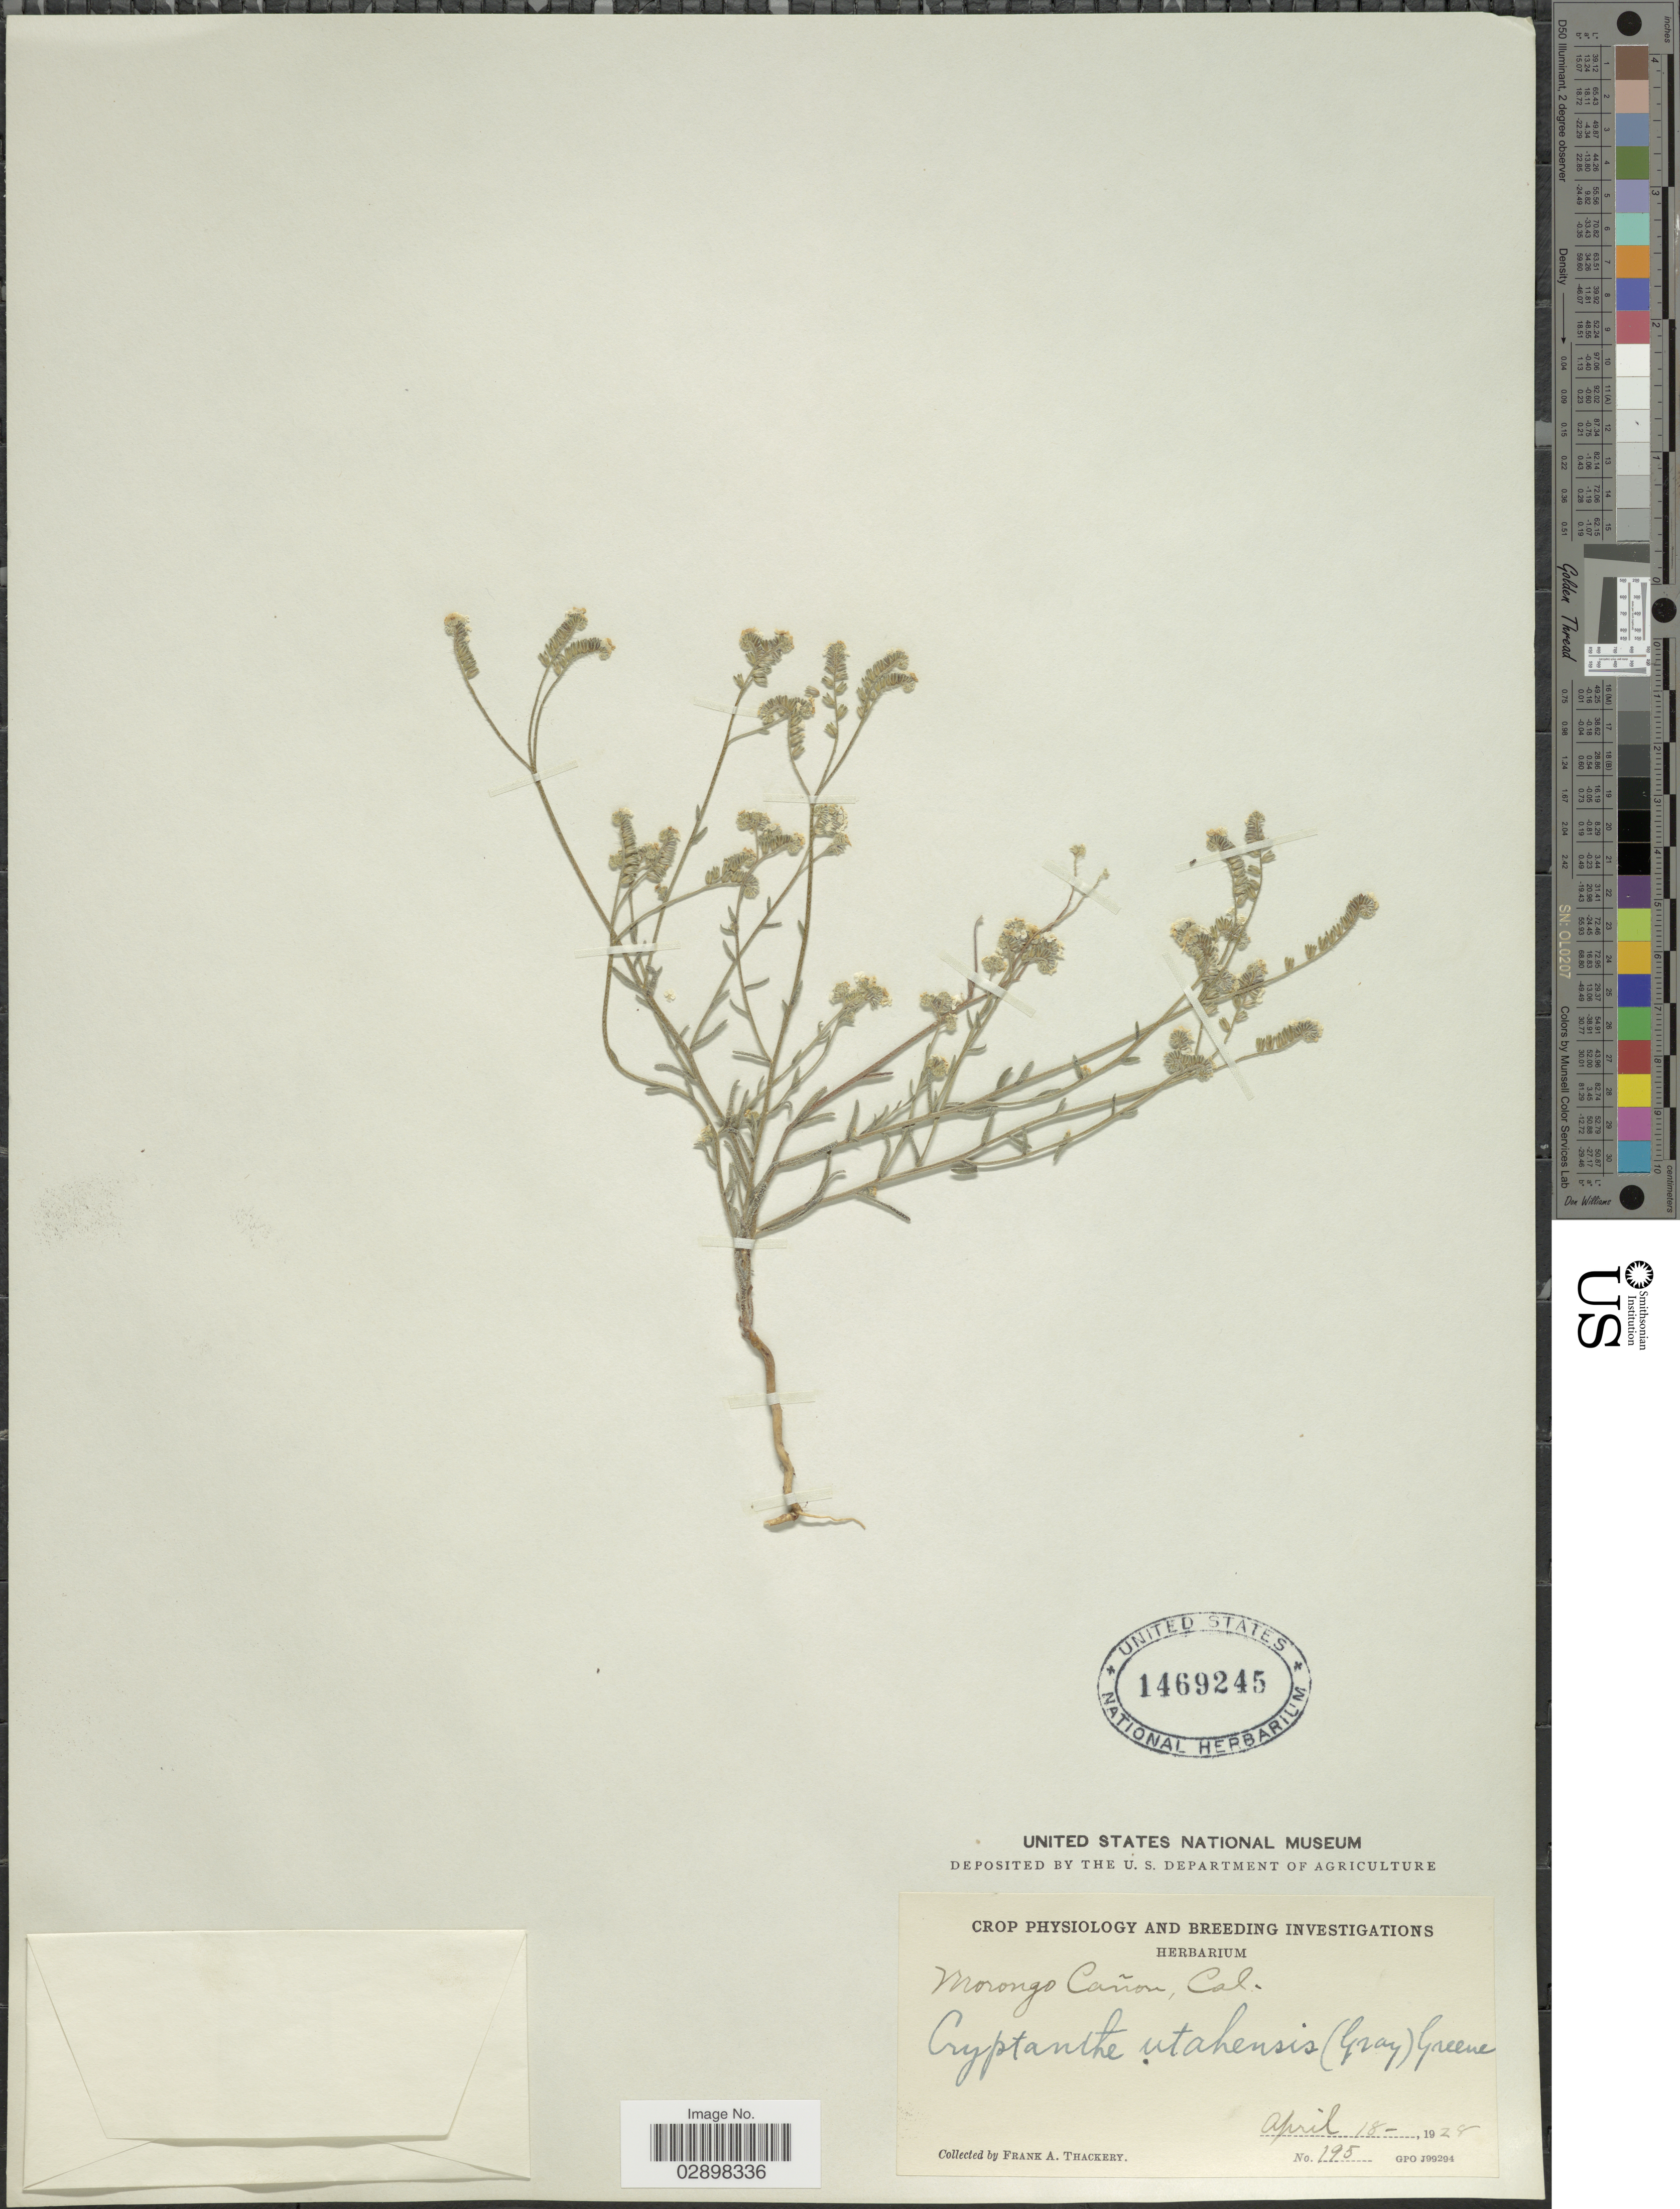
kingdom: Plantae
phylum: Tracheophyta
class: Magnoliopsida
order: Boraginales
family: Boraginaceae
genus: Cryptantha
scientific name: Cryptantha utahensis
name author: (A. Gray) Greene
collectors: F. Thackery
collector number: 195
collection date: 1928-04-18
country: United States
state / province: California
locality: Morongo Cañon.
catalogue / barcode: US 1469245